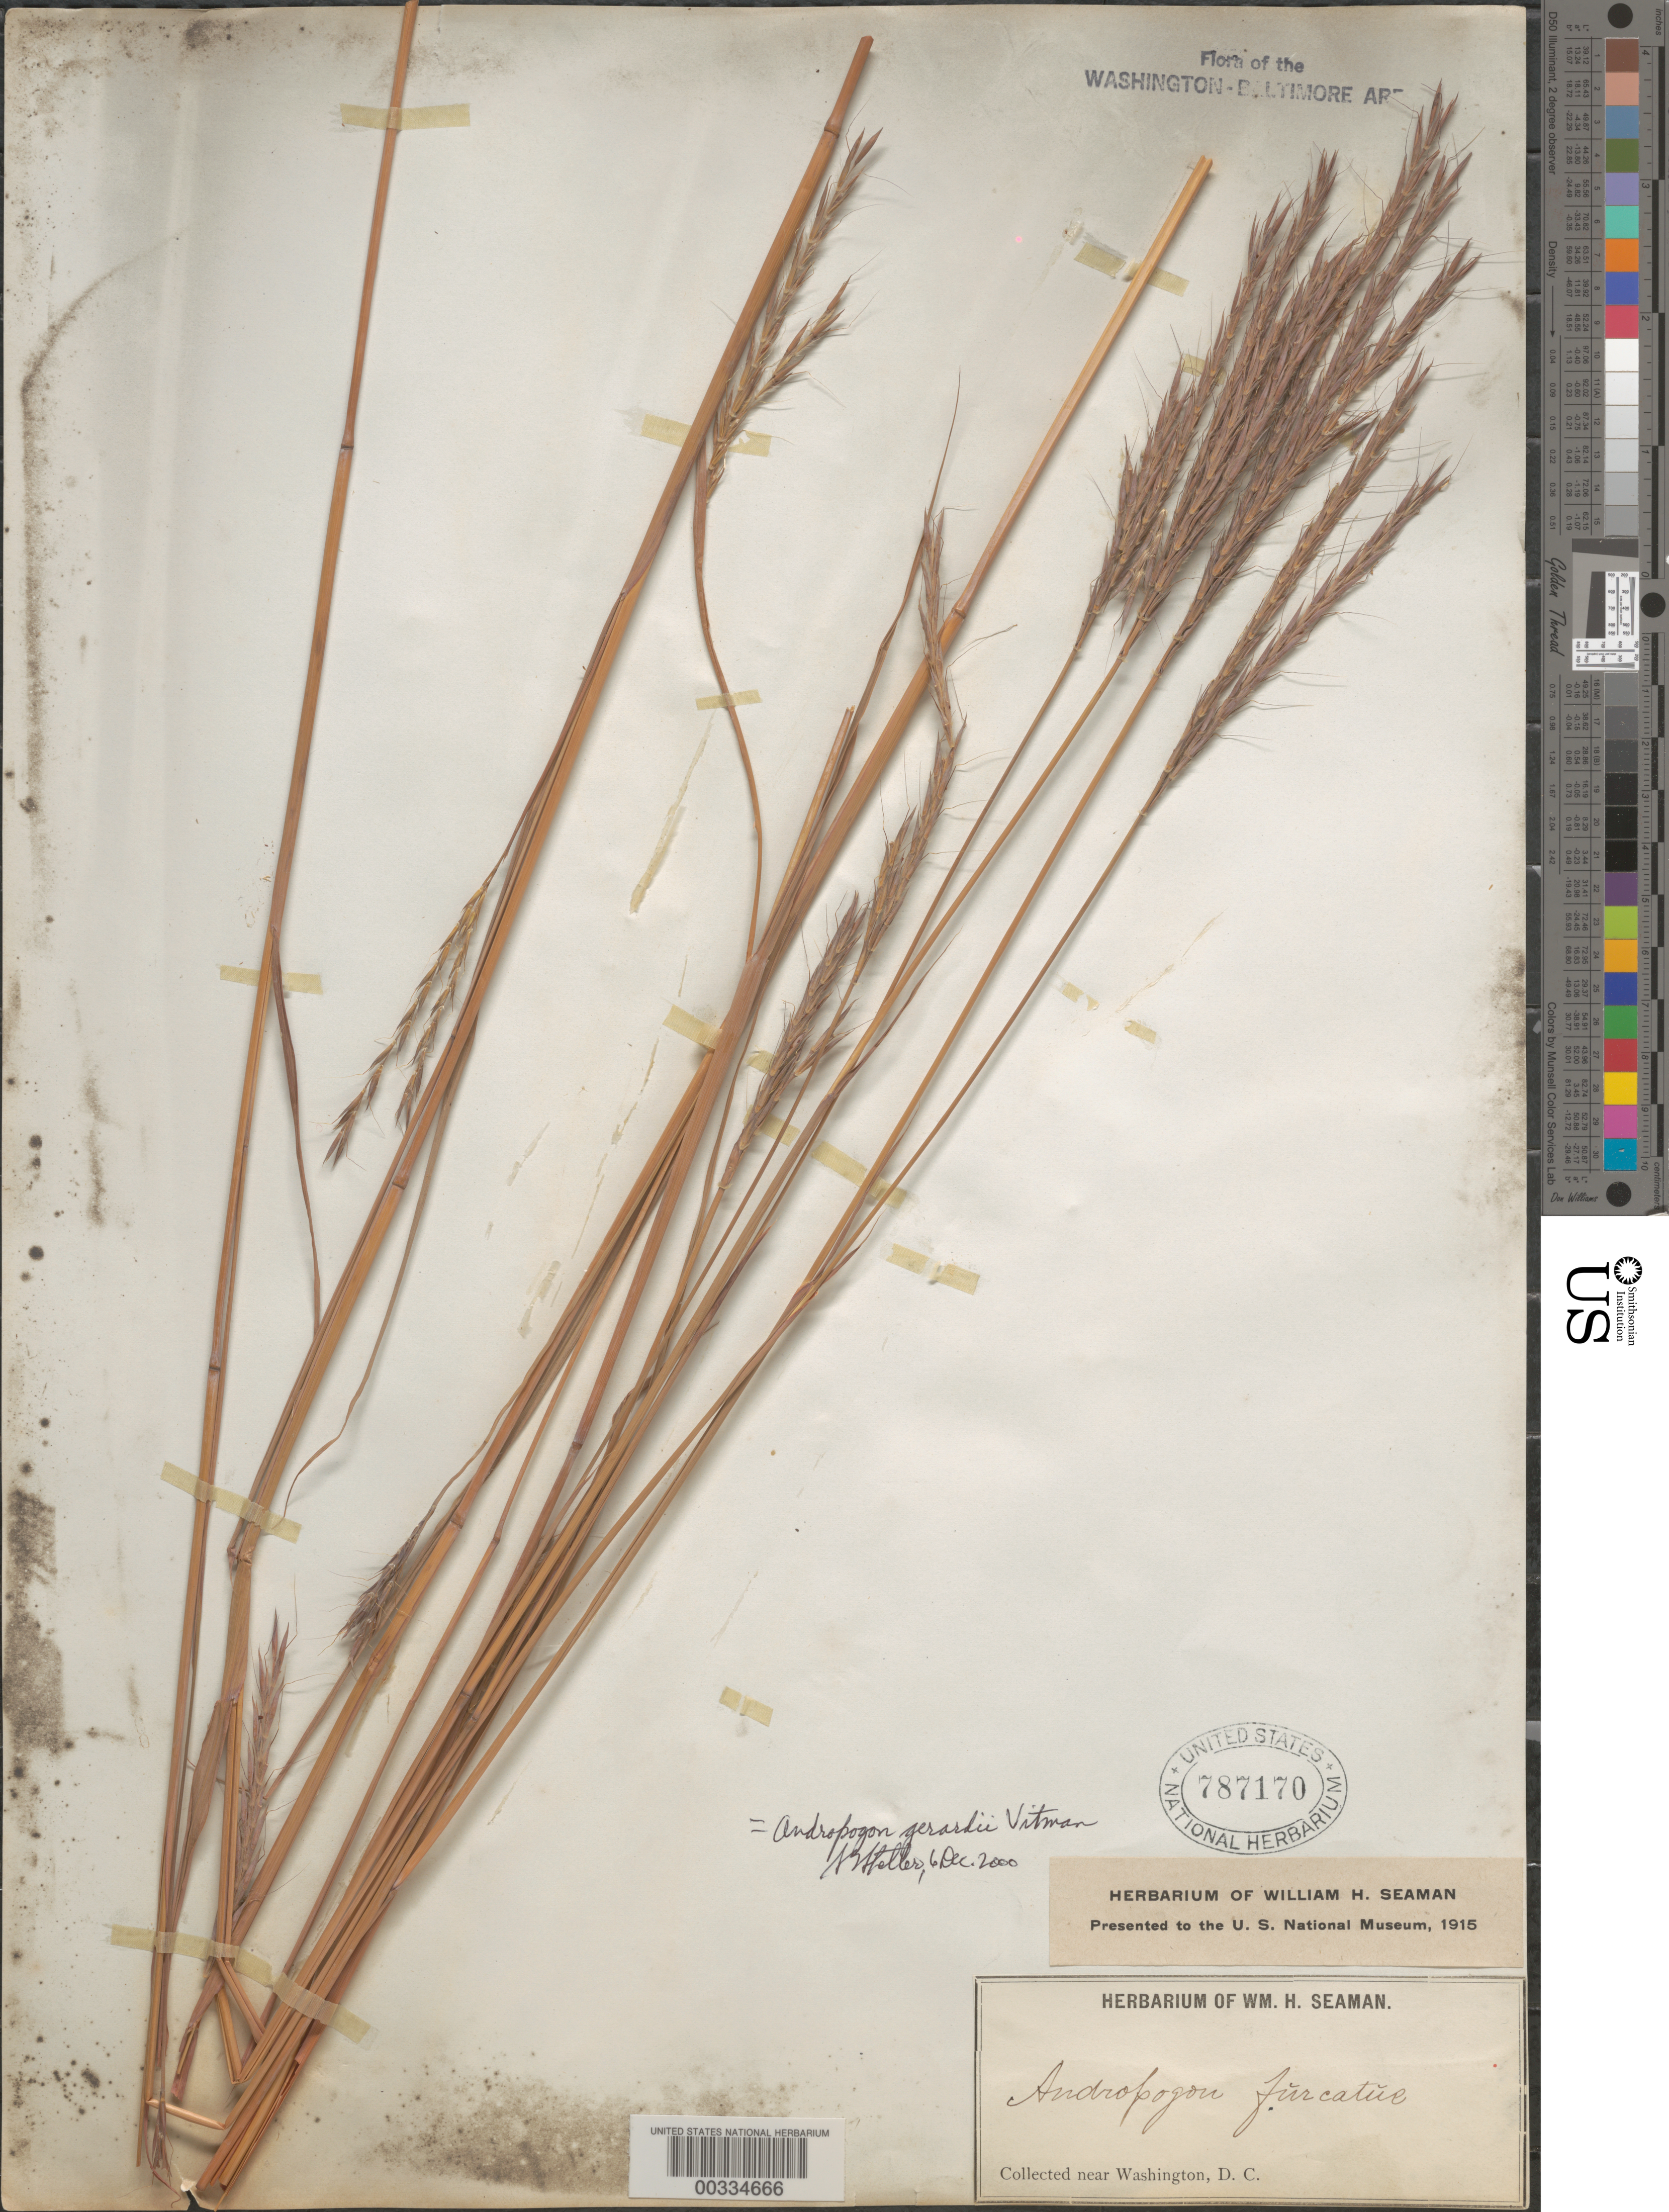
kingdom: Plantae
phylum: Tracheophyta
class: Liliopsida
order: Poales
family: Poaceae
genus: Andropogon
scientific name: Andropogon gerardii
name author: Vitman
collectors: W. Seaman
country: United States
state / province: District of Columbia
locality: Near Washington DC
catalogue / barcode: US 787170